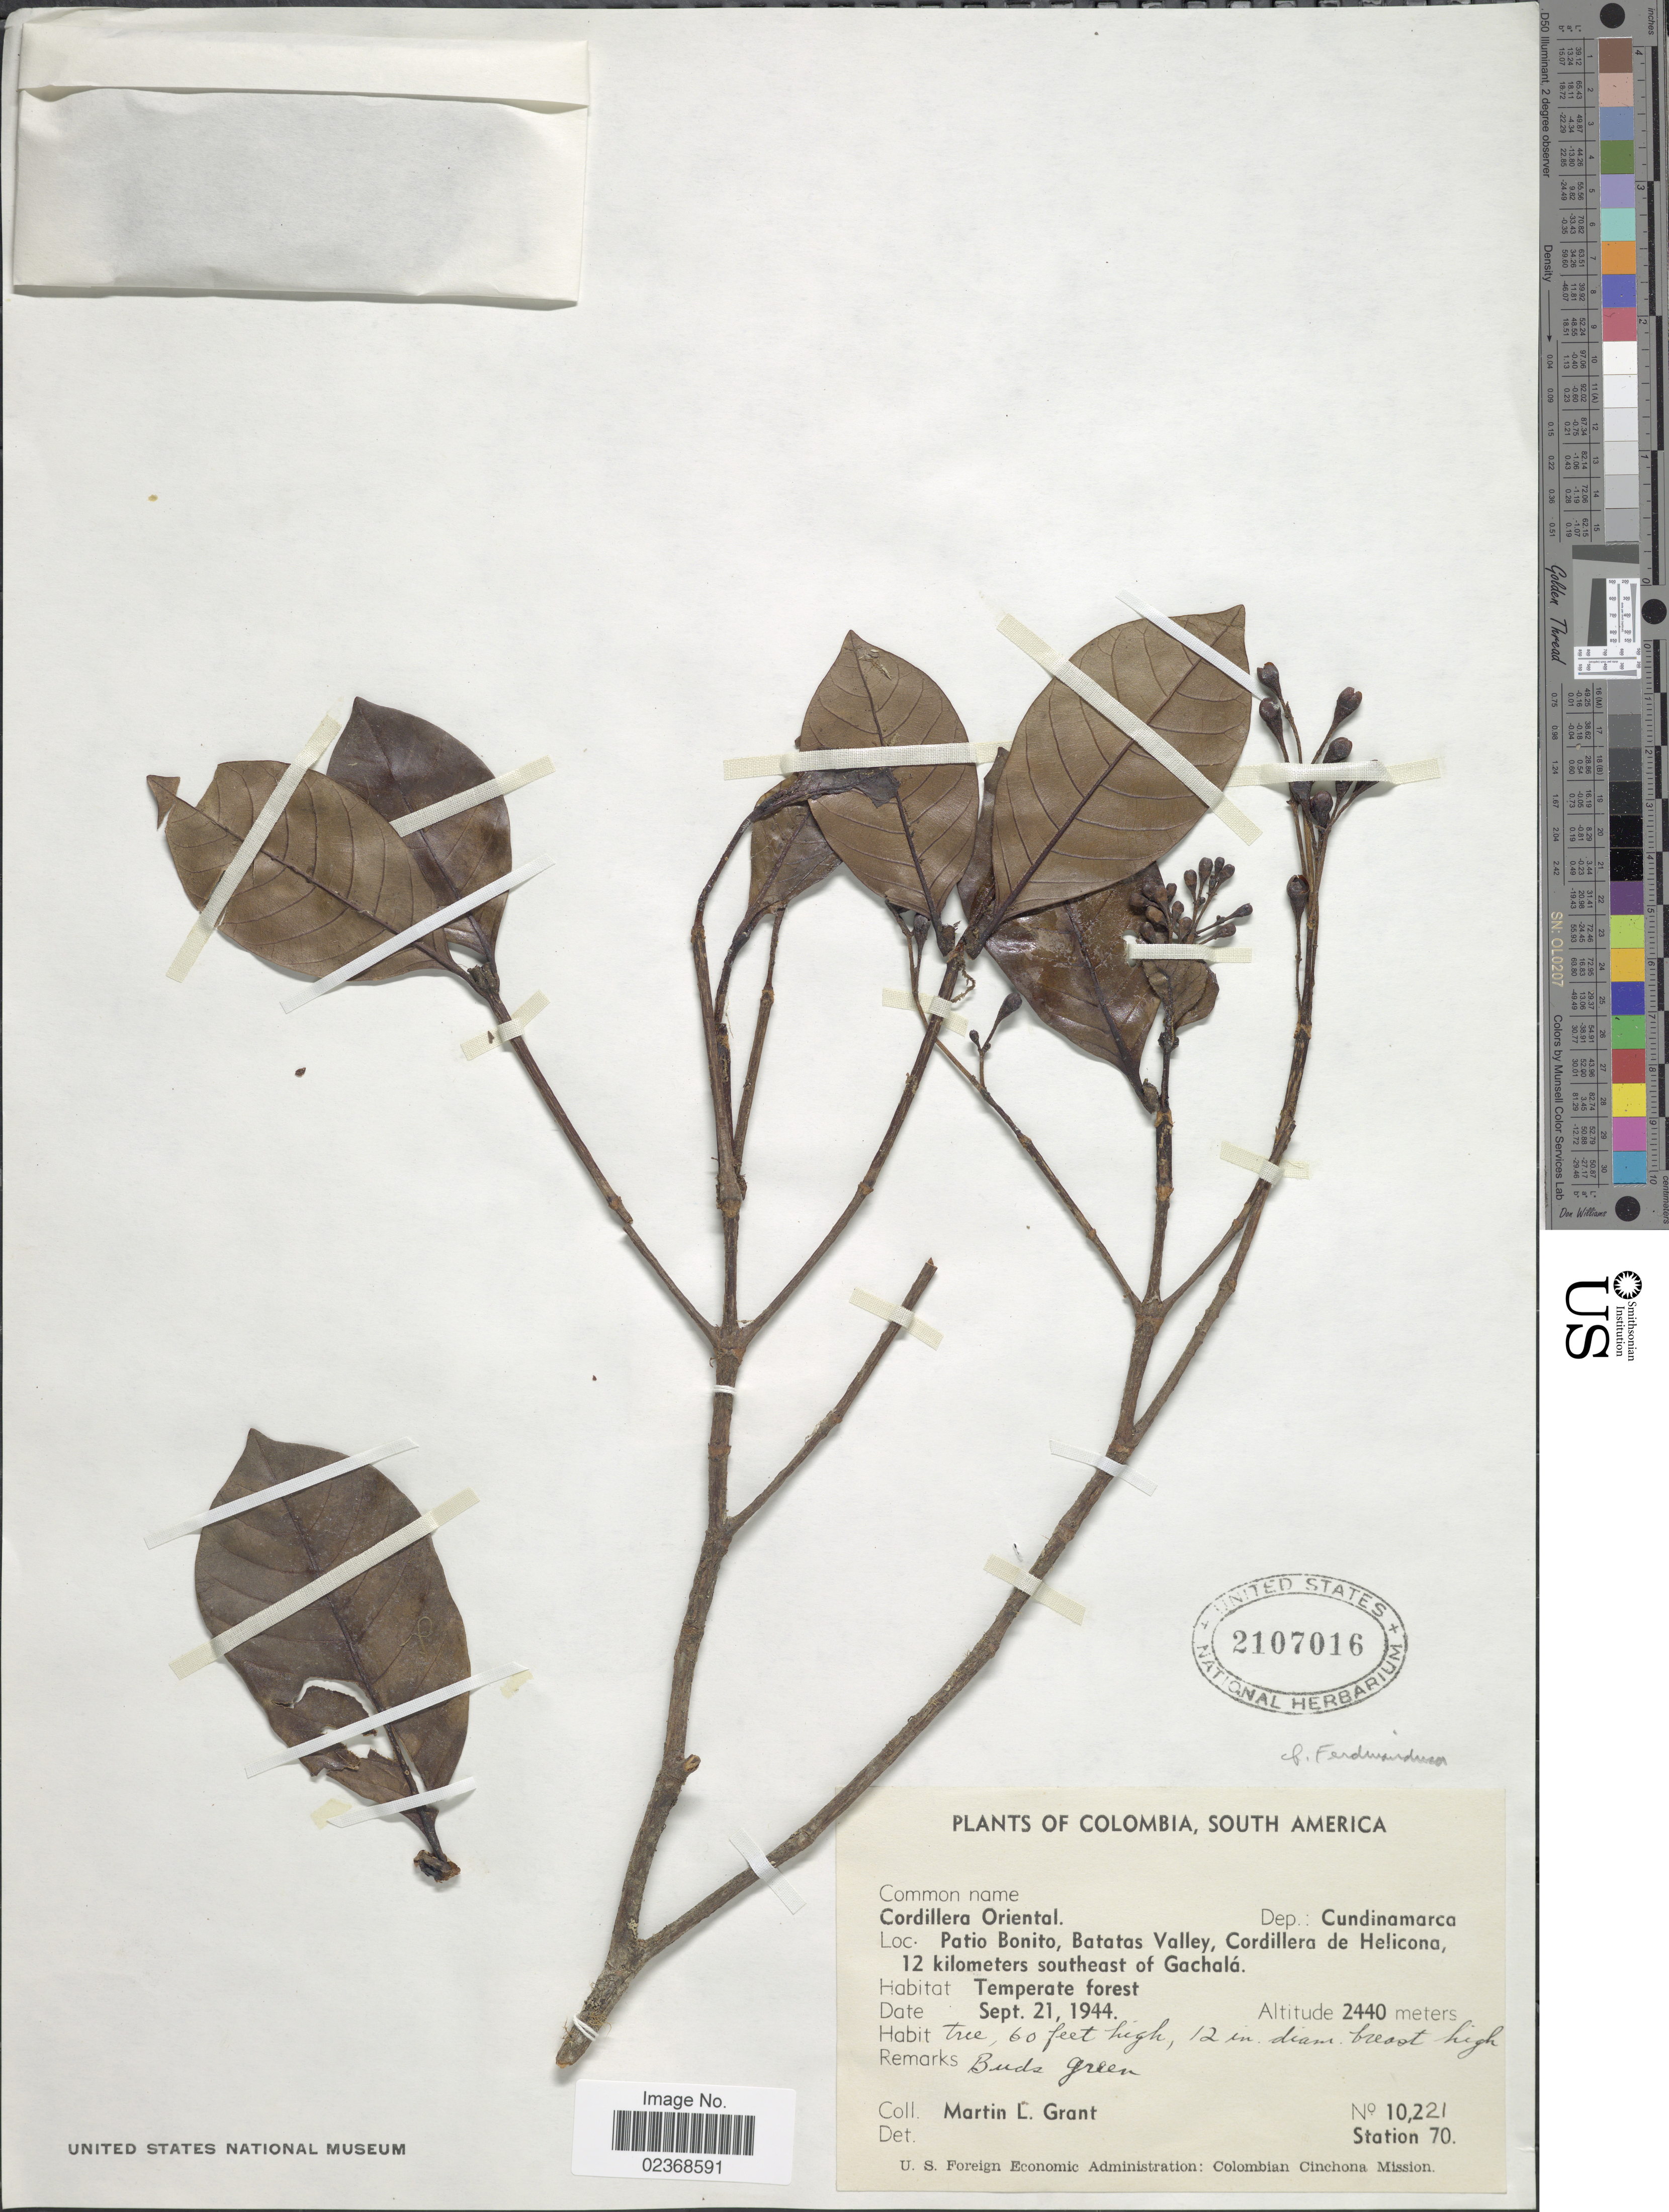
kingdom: Plantae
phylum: Tracheophyta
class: Magnoliopsida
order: Gentianales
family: Rubiaceae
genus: Ferdinandusa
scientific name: Ferdinandusa sp.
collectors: M. L. Grant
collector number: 10221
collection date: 1944-09-21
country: Colombia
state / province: Cundinamarca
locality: Cordillera Oriental, Patio Bonito, Batatas Valley, Cordillera de Helicona, 12 kilometers southeast of Gachala, Station 70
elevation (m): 2440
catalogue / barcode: US 2107016